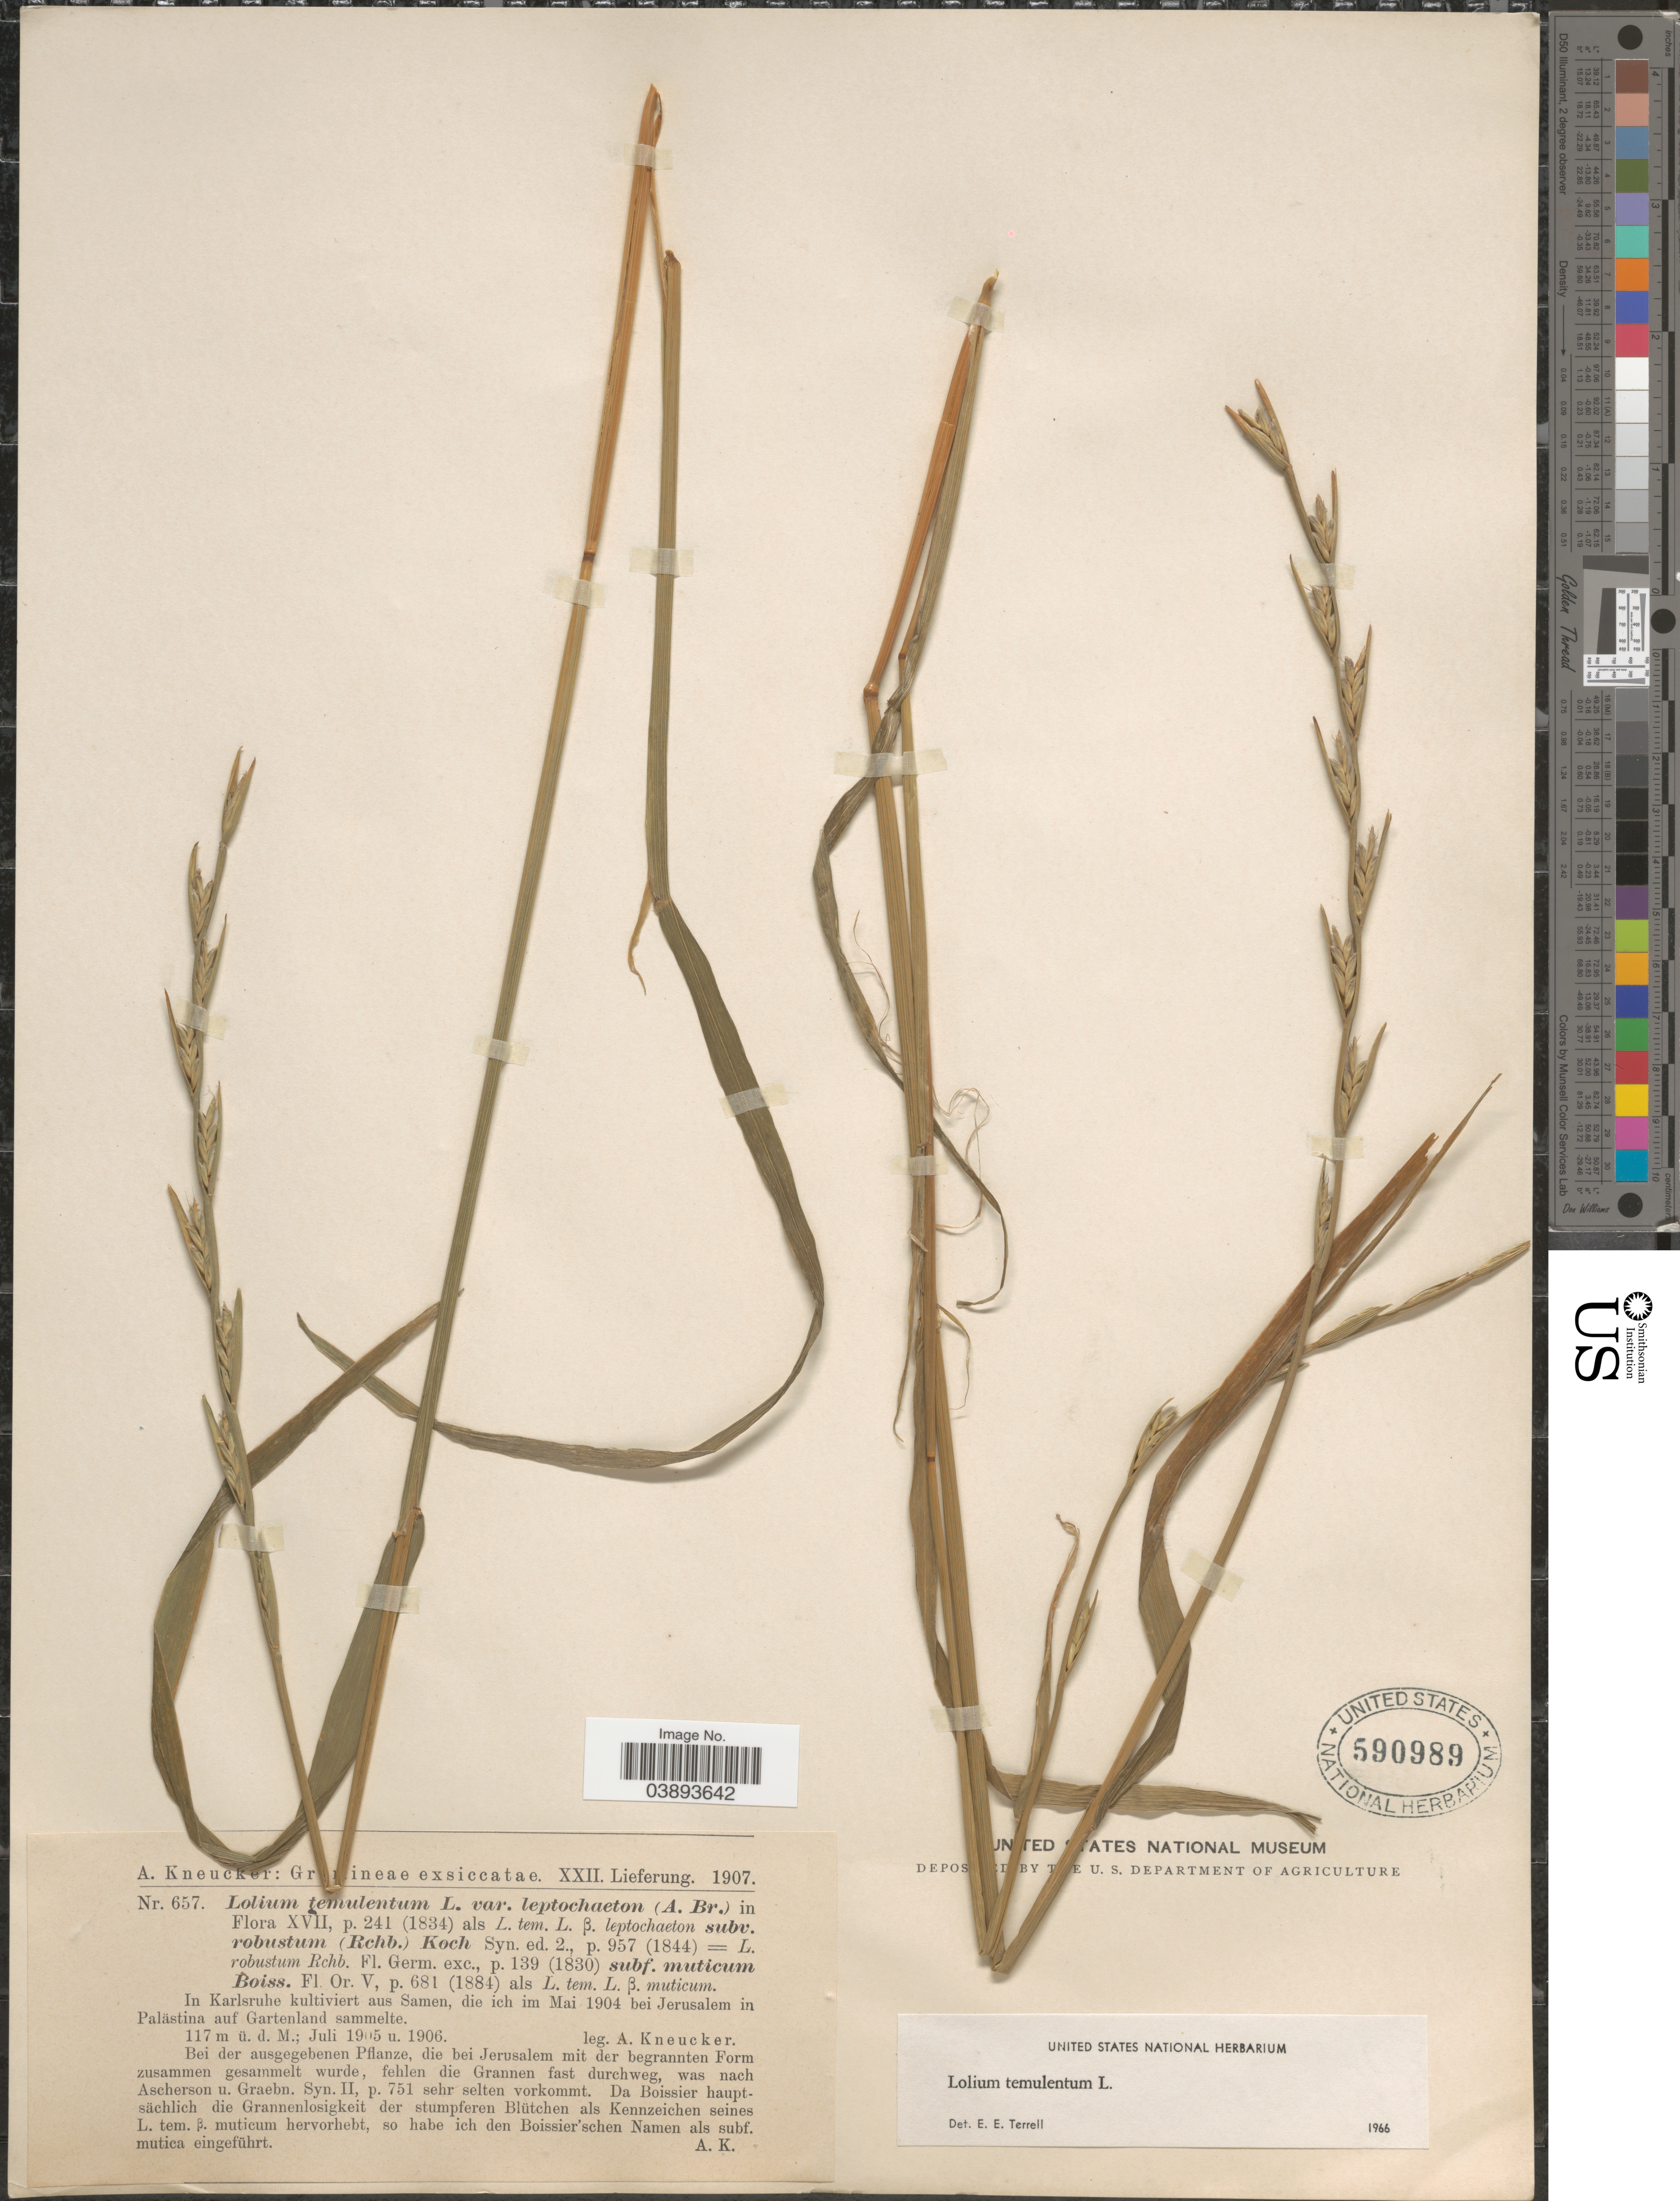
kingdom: Plantae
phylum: Tracheophyta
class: Liliopsida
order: Poales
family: Poaceae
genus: Lolium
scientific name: Lolium temulentum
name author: L.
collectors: A. Kneucker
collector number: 657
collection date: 1905-07/1906-07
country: Israel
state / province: Jerusalem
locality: In Karlsruhe kulitiviert aus Samen, die ich im Mai 1904 bei Jerusalem in Palästina auf Gartenland sammelte.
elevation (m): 117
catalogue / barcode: US 590989